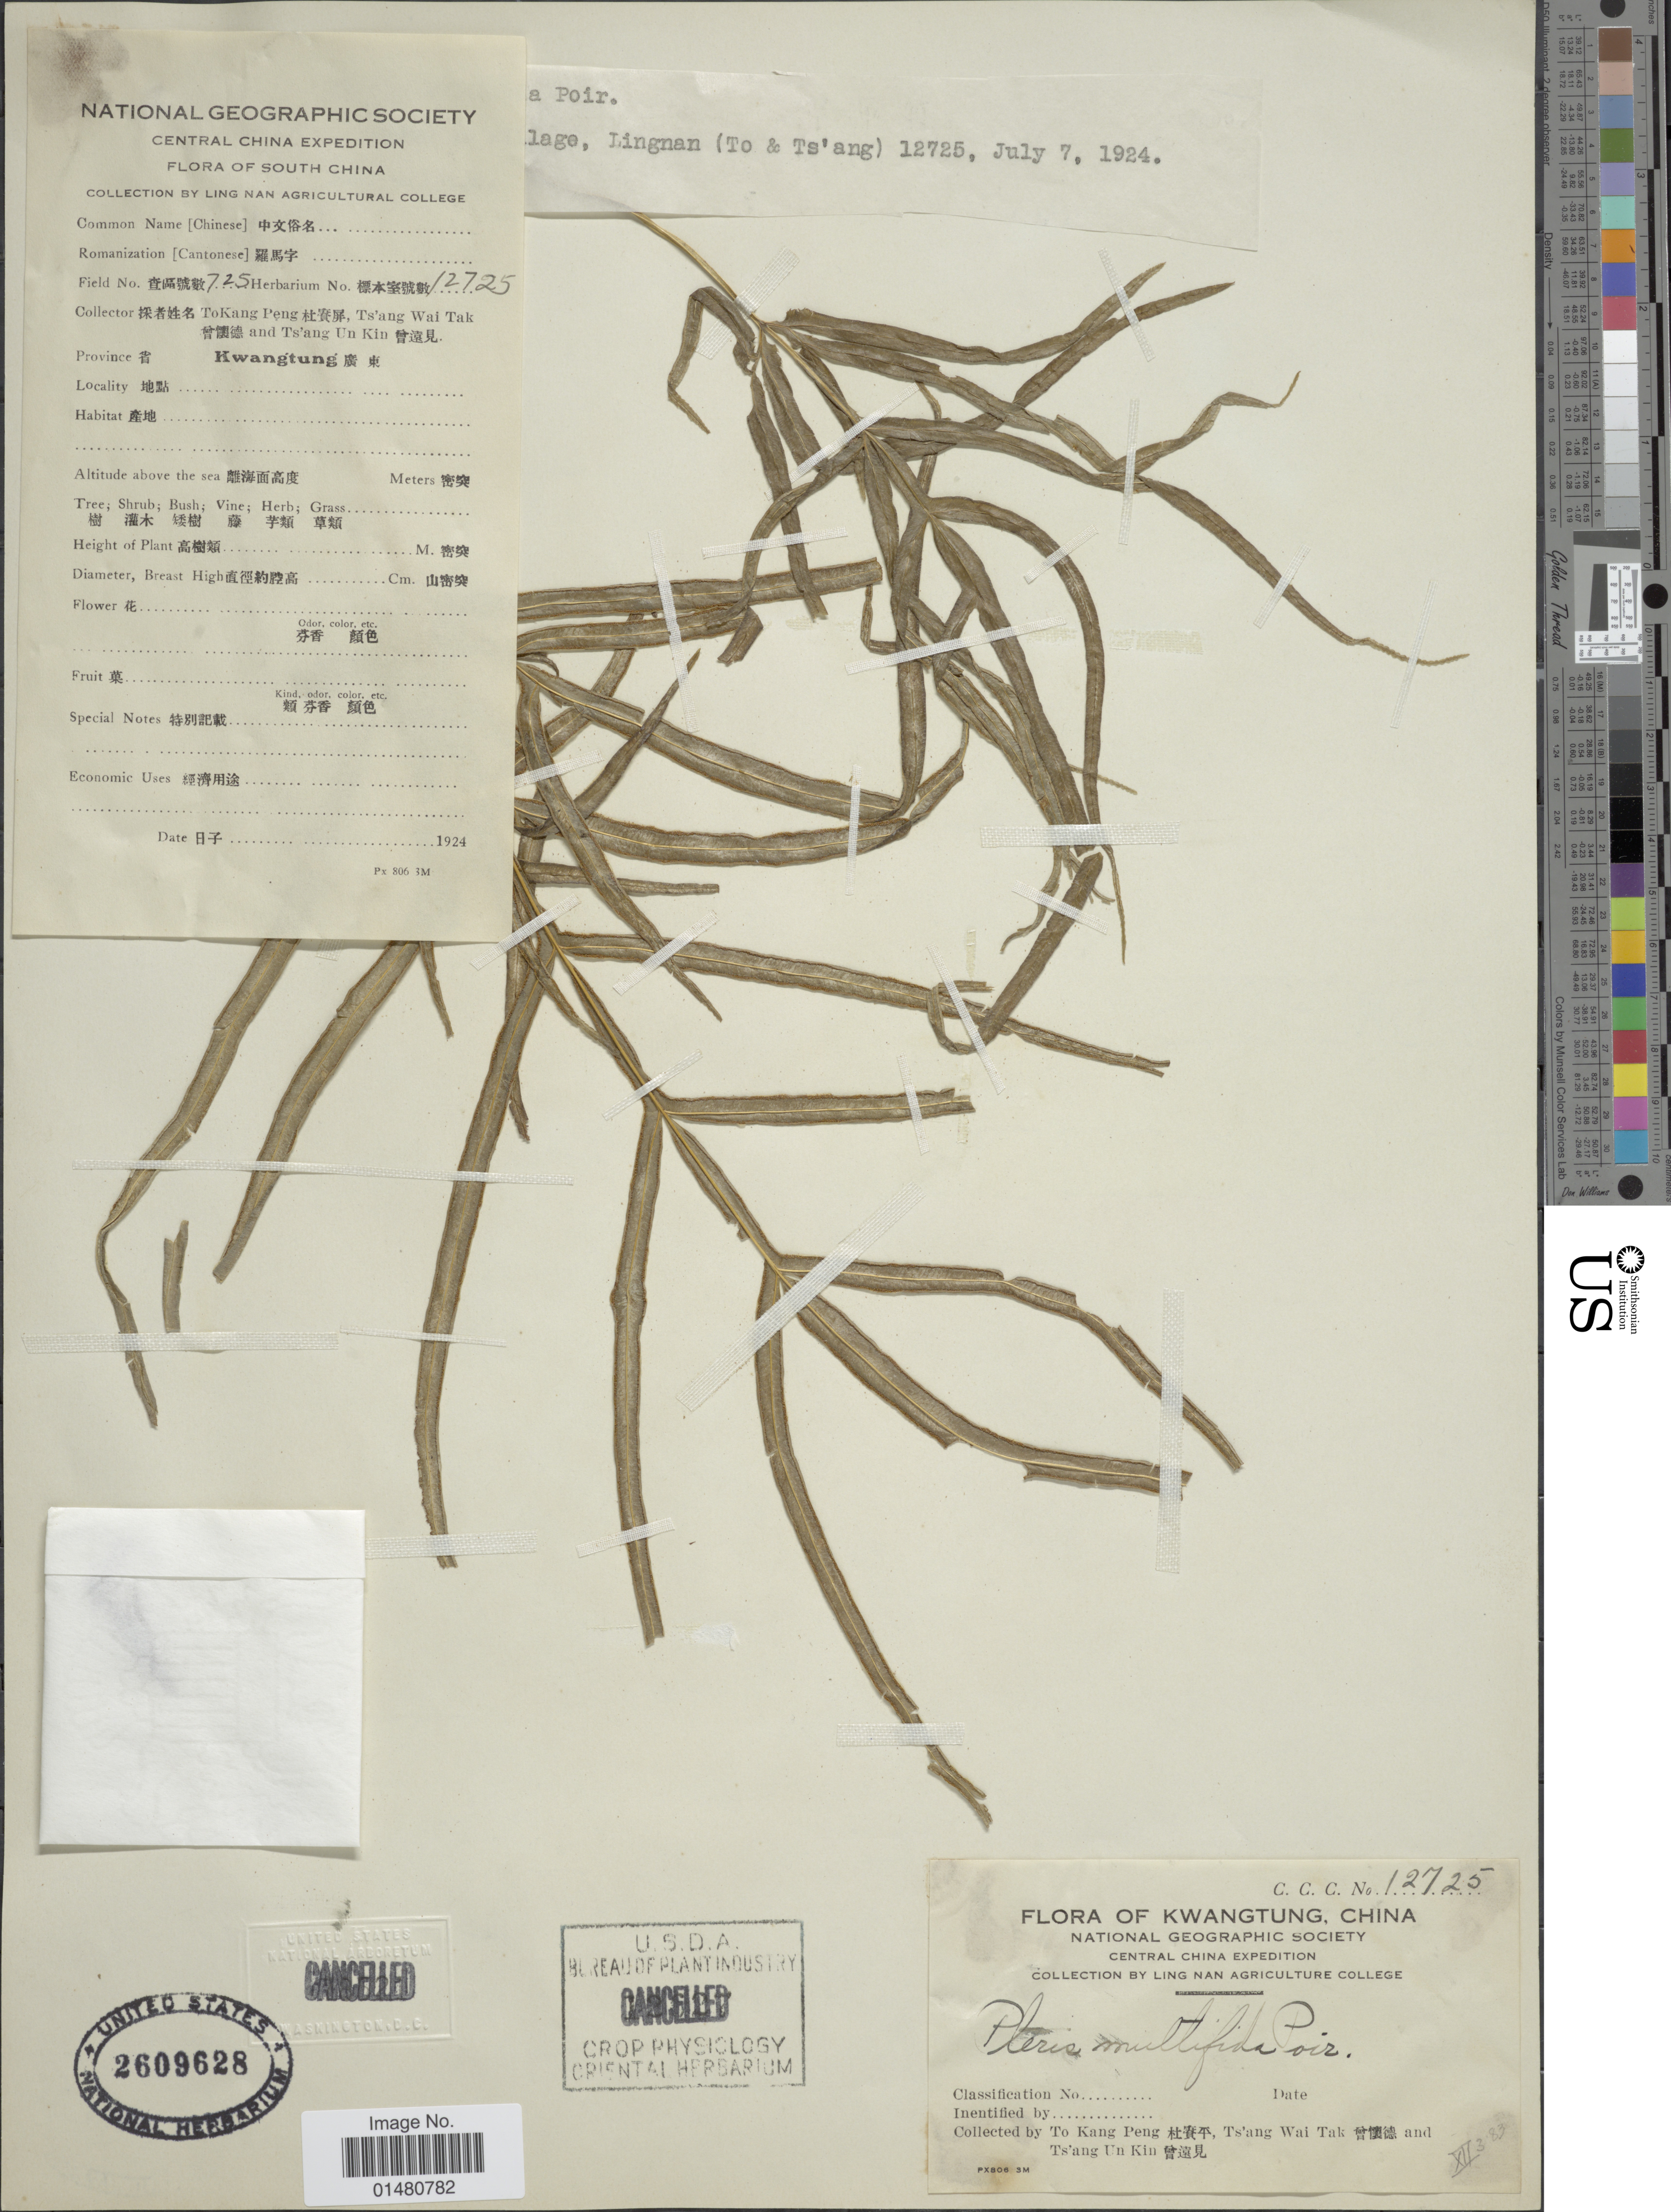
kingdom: Plantae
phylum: Tracheophyta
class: Polypodiopsida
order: Polypodiales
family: Pteridaceae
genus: Pteris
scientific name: Pteris multifida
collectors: T. K. Peng, W. T. Tsang & U. K. Tsang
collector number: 725/12725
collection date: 1924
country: China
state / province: Guangdong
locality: South China, Province Kwangtung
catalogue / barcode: US 2609628